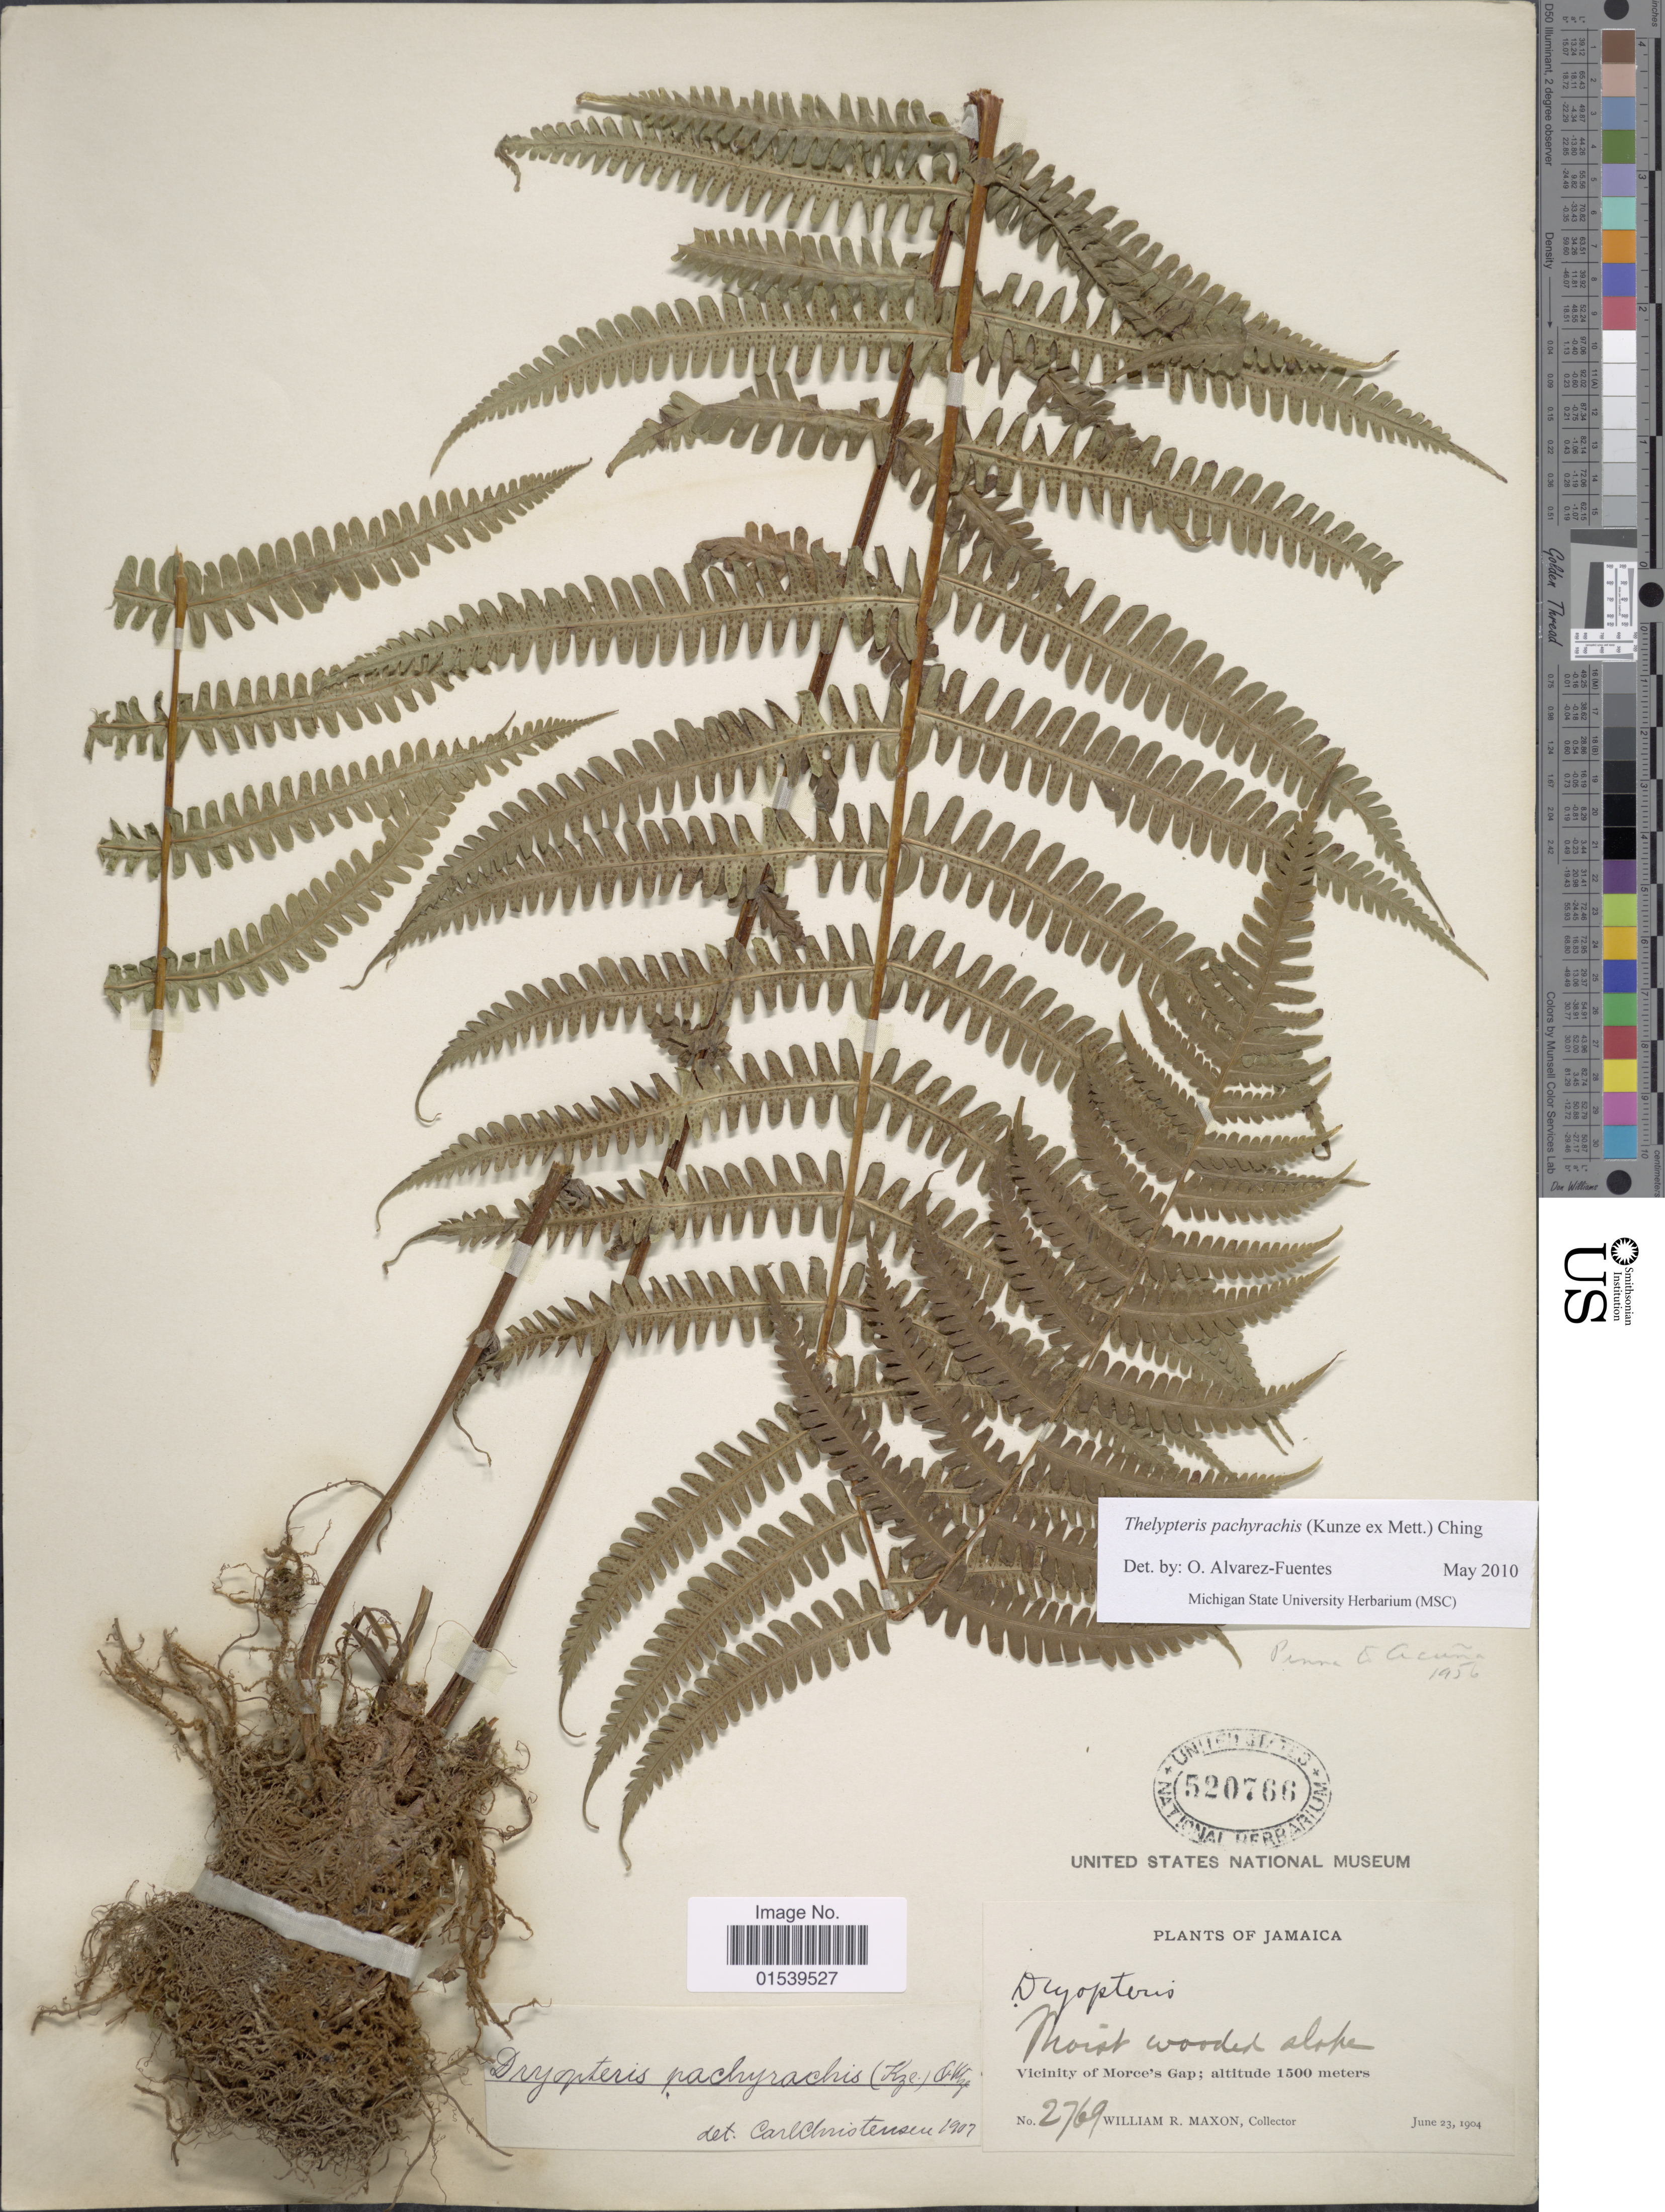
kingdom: Plantae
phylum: Tracheophyta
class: Polypodiopsida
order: Polypodiales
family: Thelypteridaceae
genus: Amauropelta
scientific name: Amauropelta pachyrachis (Kunze) comb. nov., ined 2015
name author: (Kunze)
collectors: W. R. Maxon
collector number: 2769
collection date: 1904-06-23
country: Jamaica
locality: Vicinity of Morce's Gap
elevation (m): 1500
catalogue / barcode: US 520766